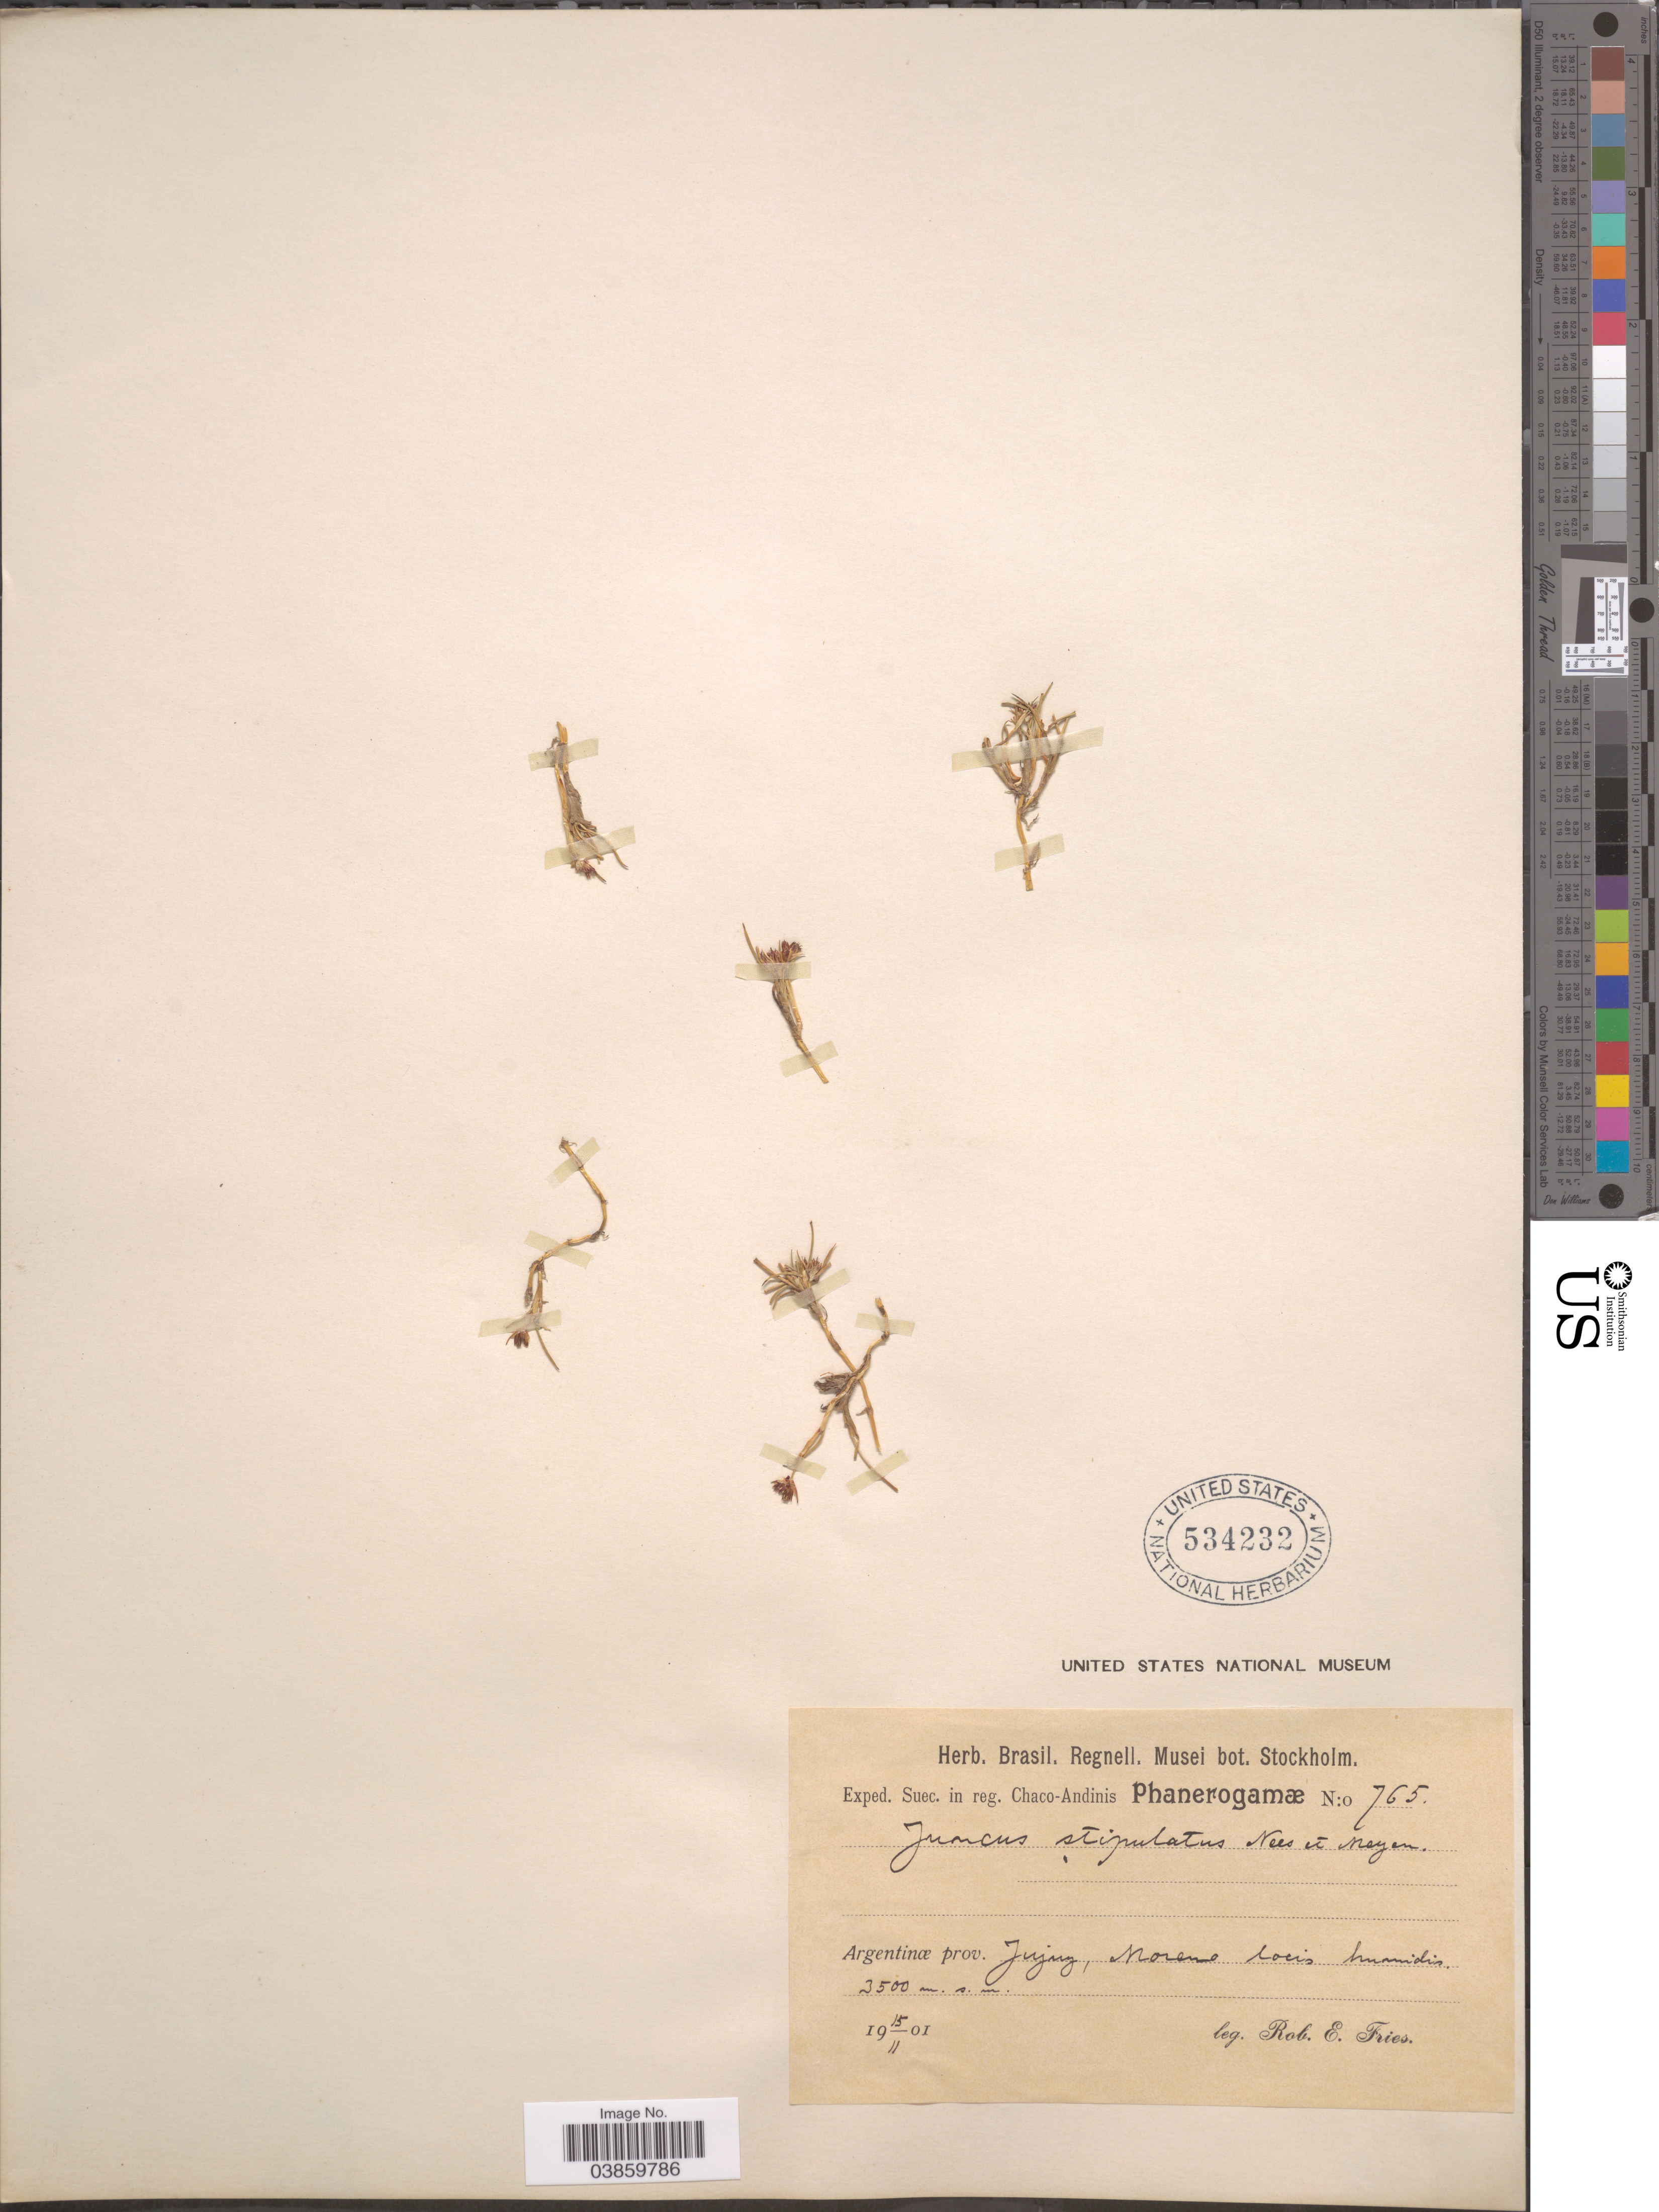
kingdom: Plantae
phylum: Tracheophyta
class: Liliopsida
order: Poales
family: Juncaceae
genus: Juncus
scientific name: Juncus stipulatus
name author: Nees & Meyen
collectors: R. E. Fries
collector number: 765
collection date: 1901-11-15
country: Argentina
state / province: Jujuy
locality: Moreno locis humidis.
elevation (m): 3500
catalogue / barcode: US 534232